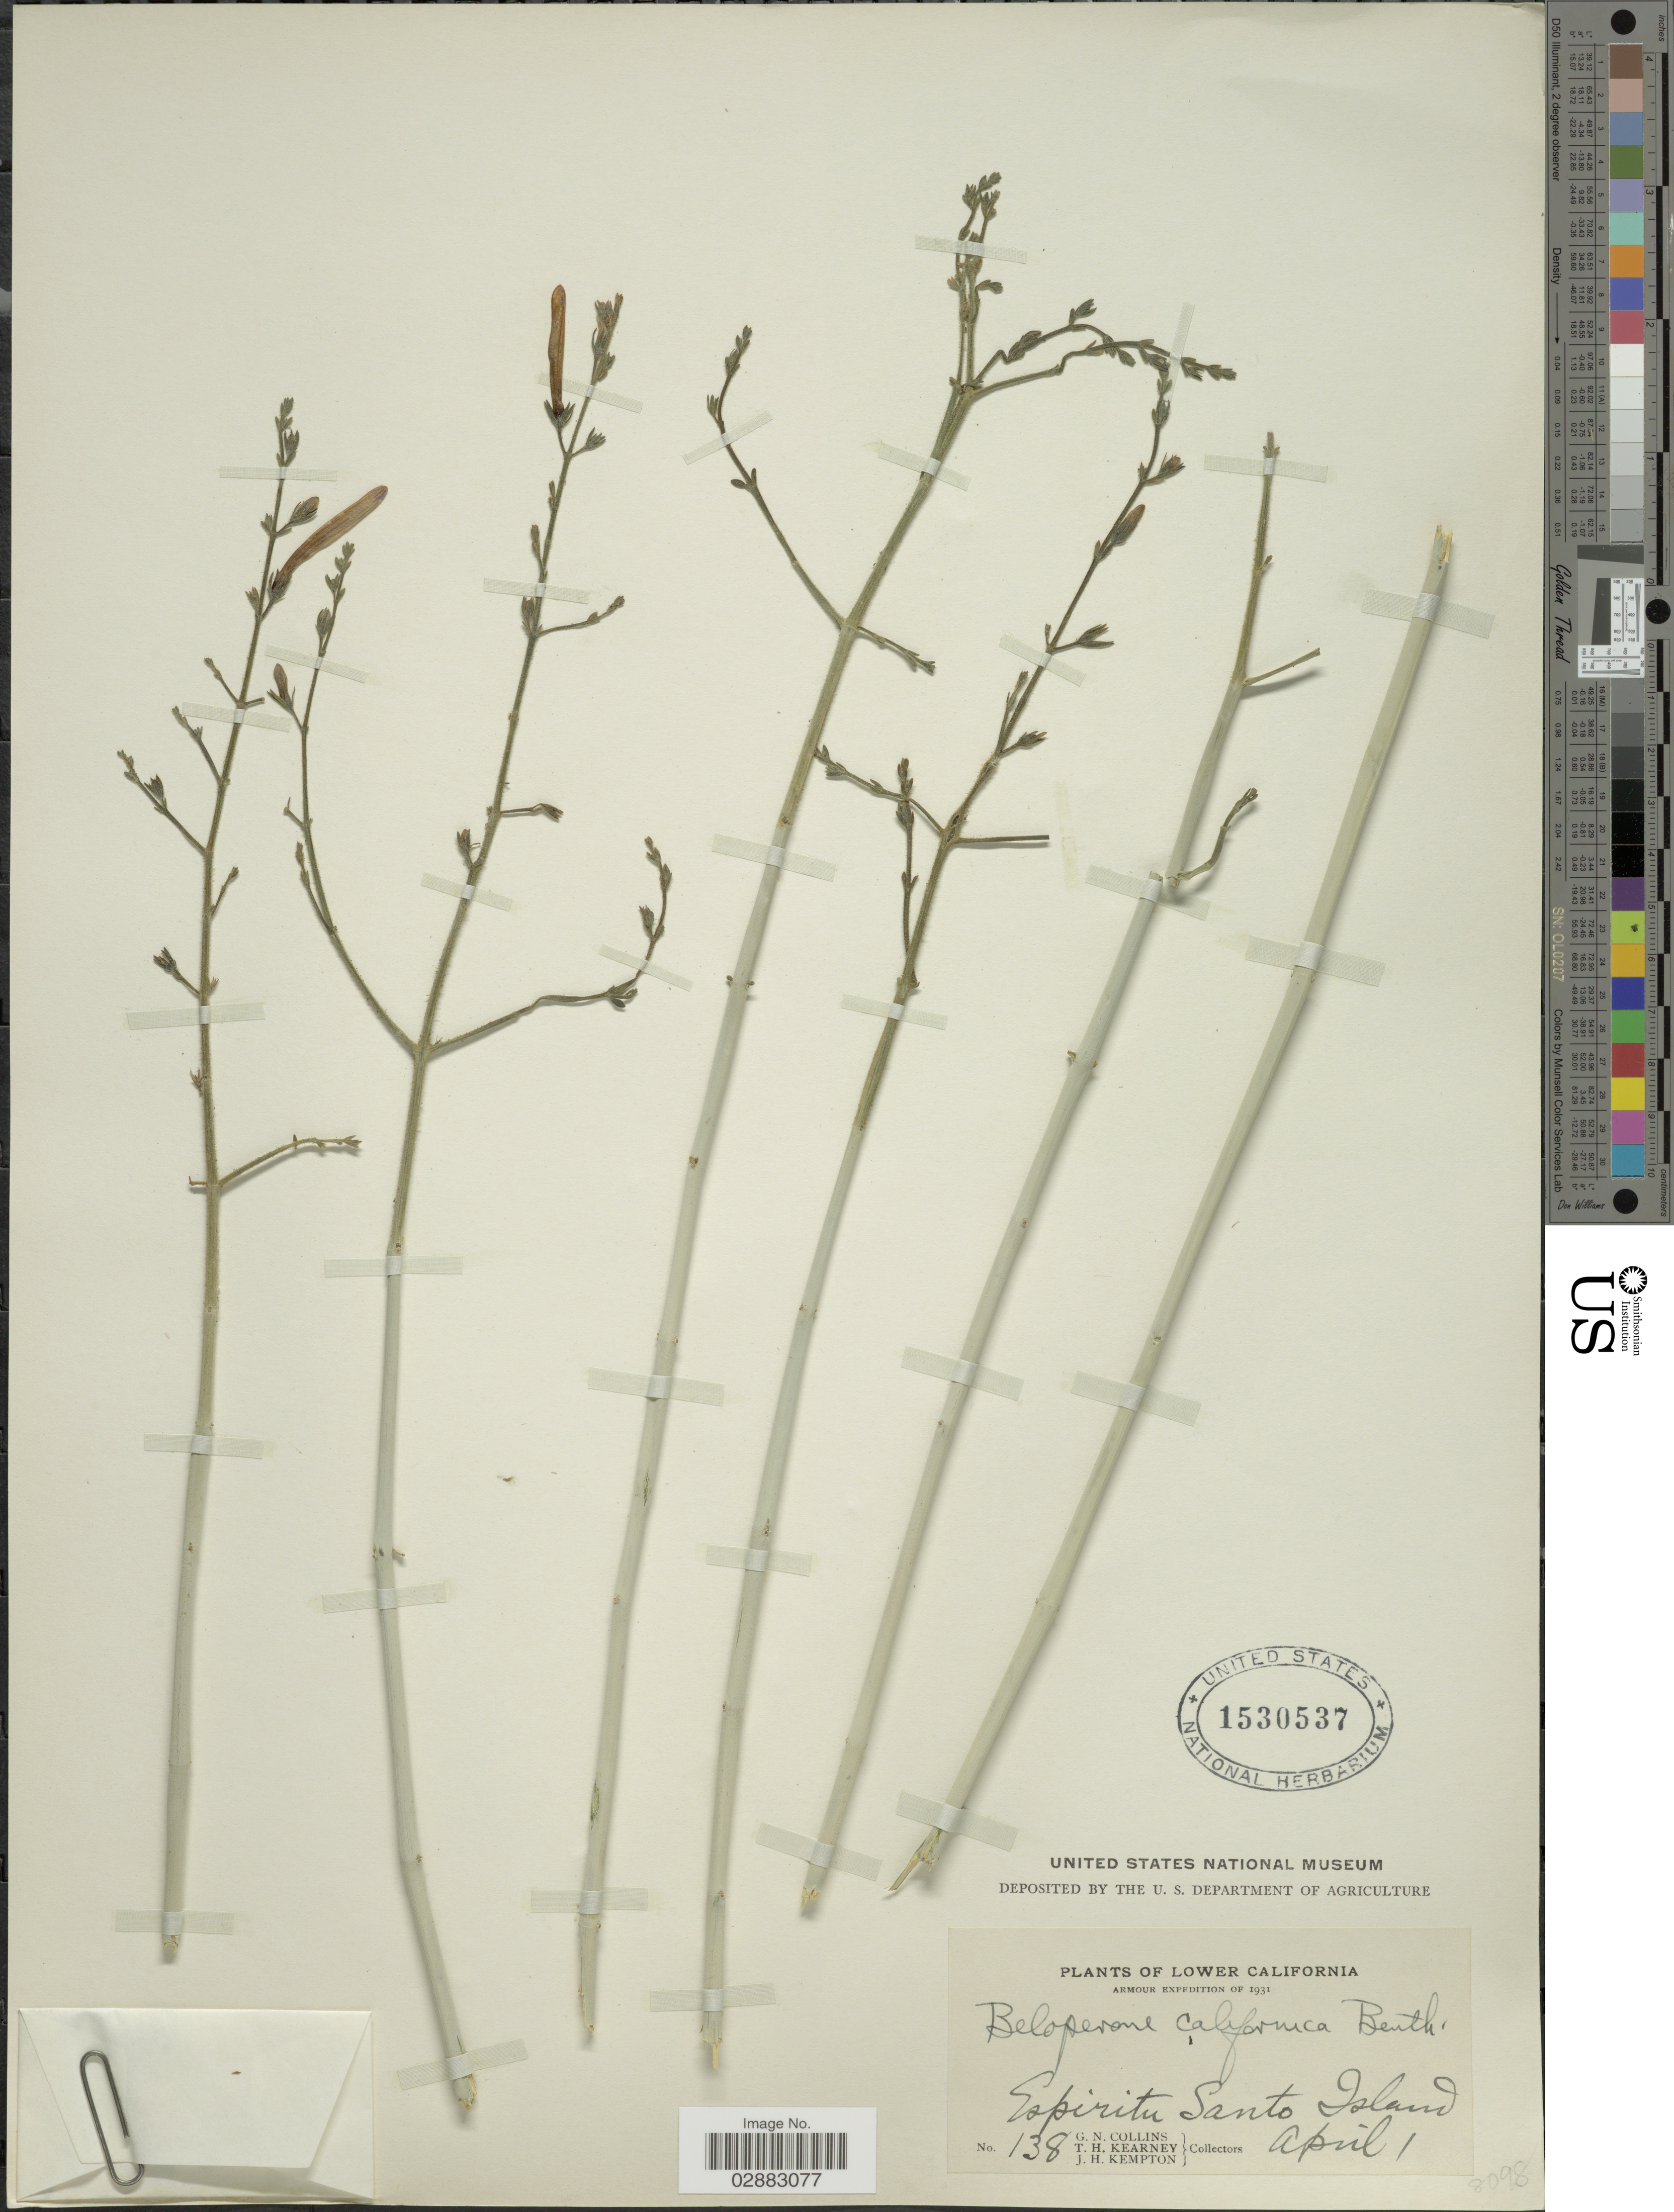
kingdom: Plantae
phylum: Tracheophyta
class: Magnoliopsida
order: Lamiales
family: Acanthaceae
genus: Beloperone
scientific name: Beloperone californica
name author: Benth.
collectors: G. Collins, T. H. Kearney & J. H. Kempton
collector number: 138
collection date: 1931-04-01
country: Mexico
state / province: Baja California Sur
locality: Lower California. Espiritu Santo Island.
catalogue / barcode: US 1530537